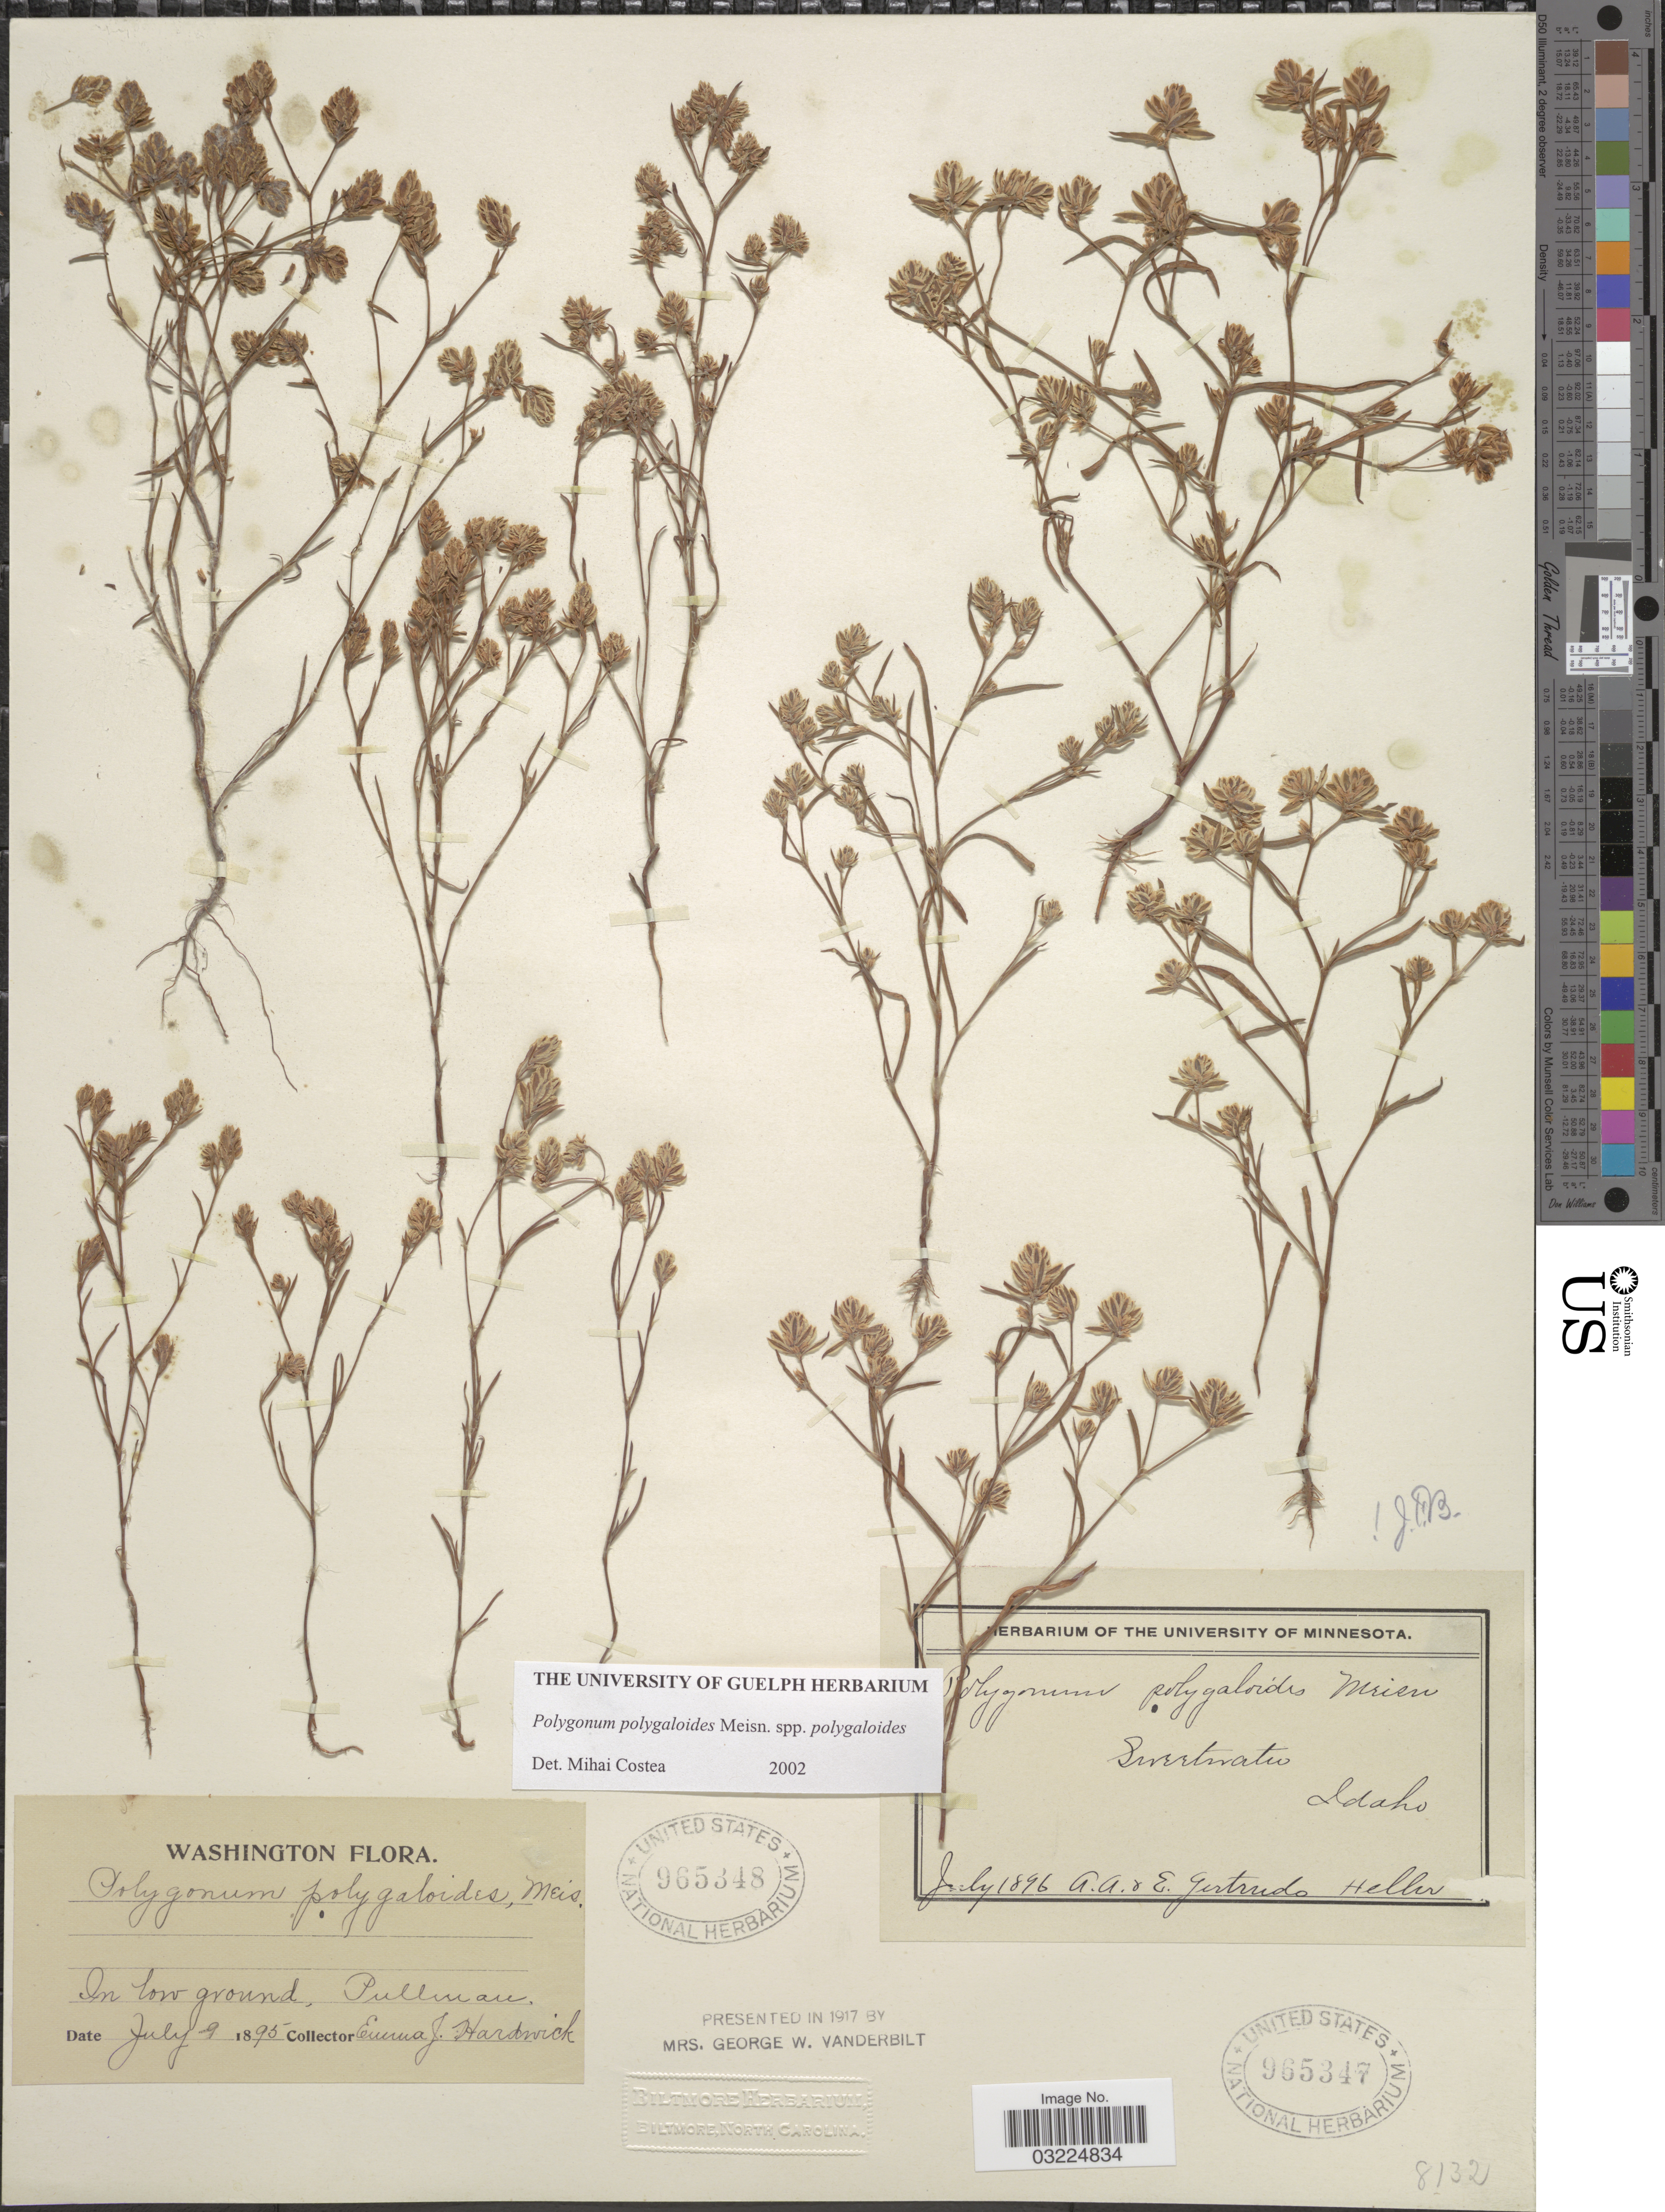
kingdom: Plantae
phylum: Tracheophyta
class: Magnoliopsida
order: Caryophyllales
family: Polygonaceae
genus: Polygonum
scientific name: Polygonum polygaloides subsp. polygaloides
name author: Meisn.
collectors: A. A. Heller & E. G. Heller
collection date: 1896-07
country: United States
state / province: Idaho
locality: Sweetwater.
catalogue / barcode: US 965347-2